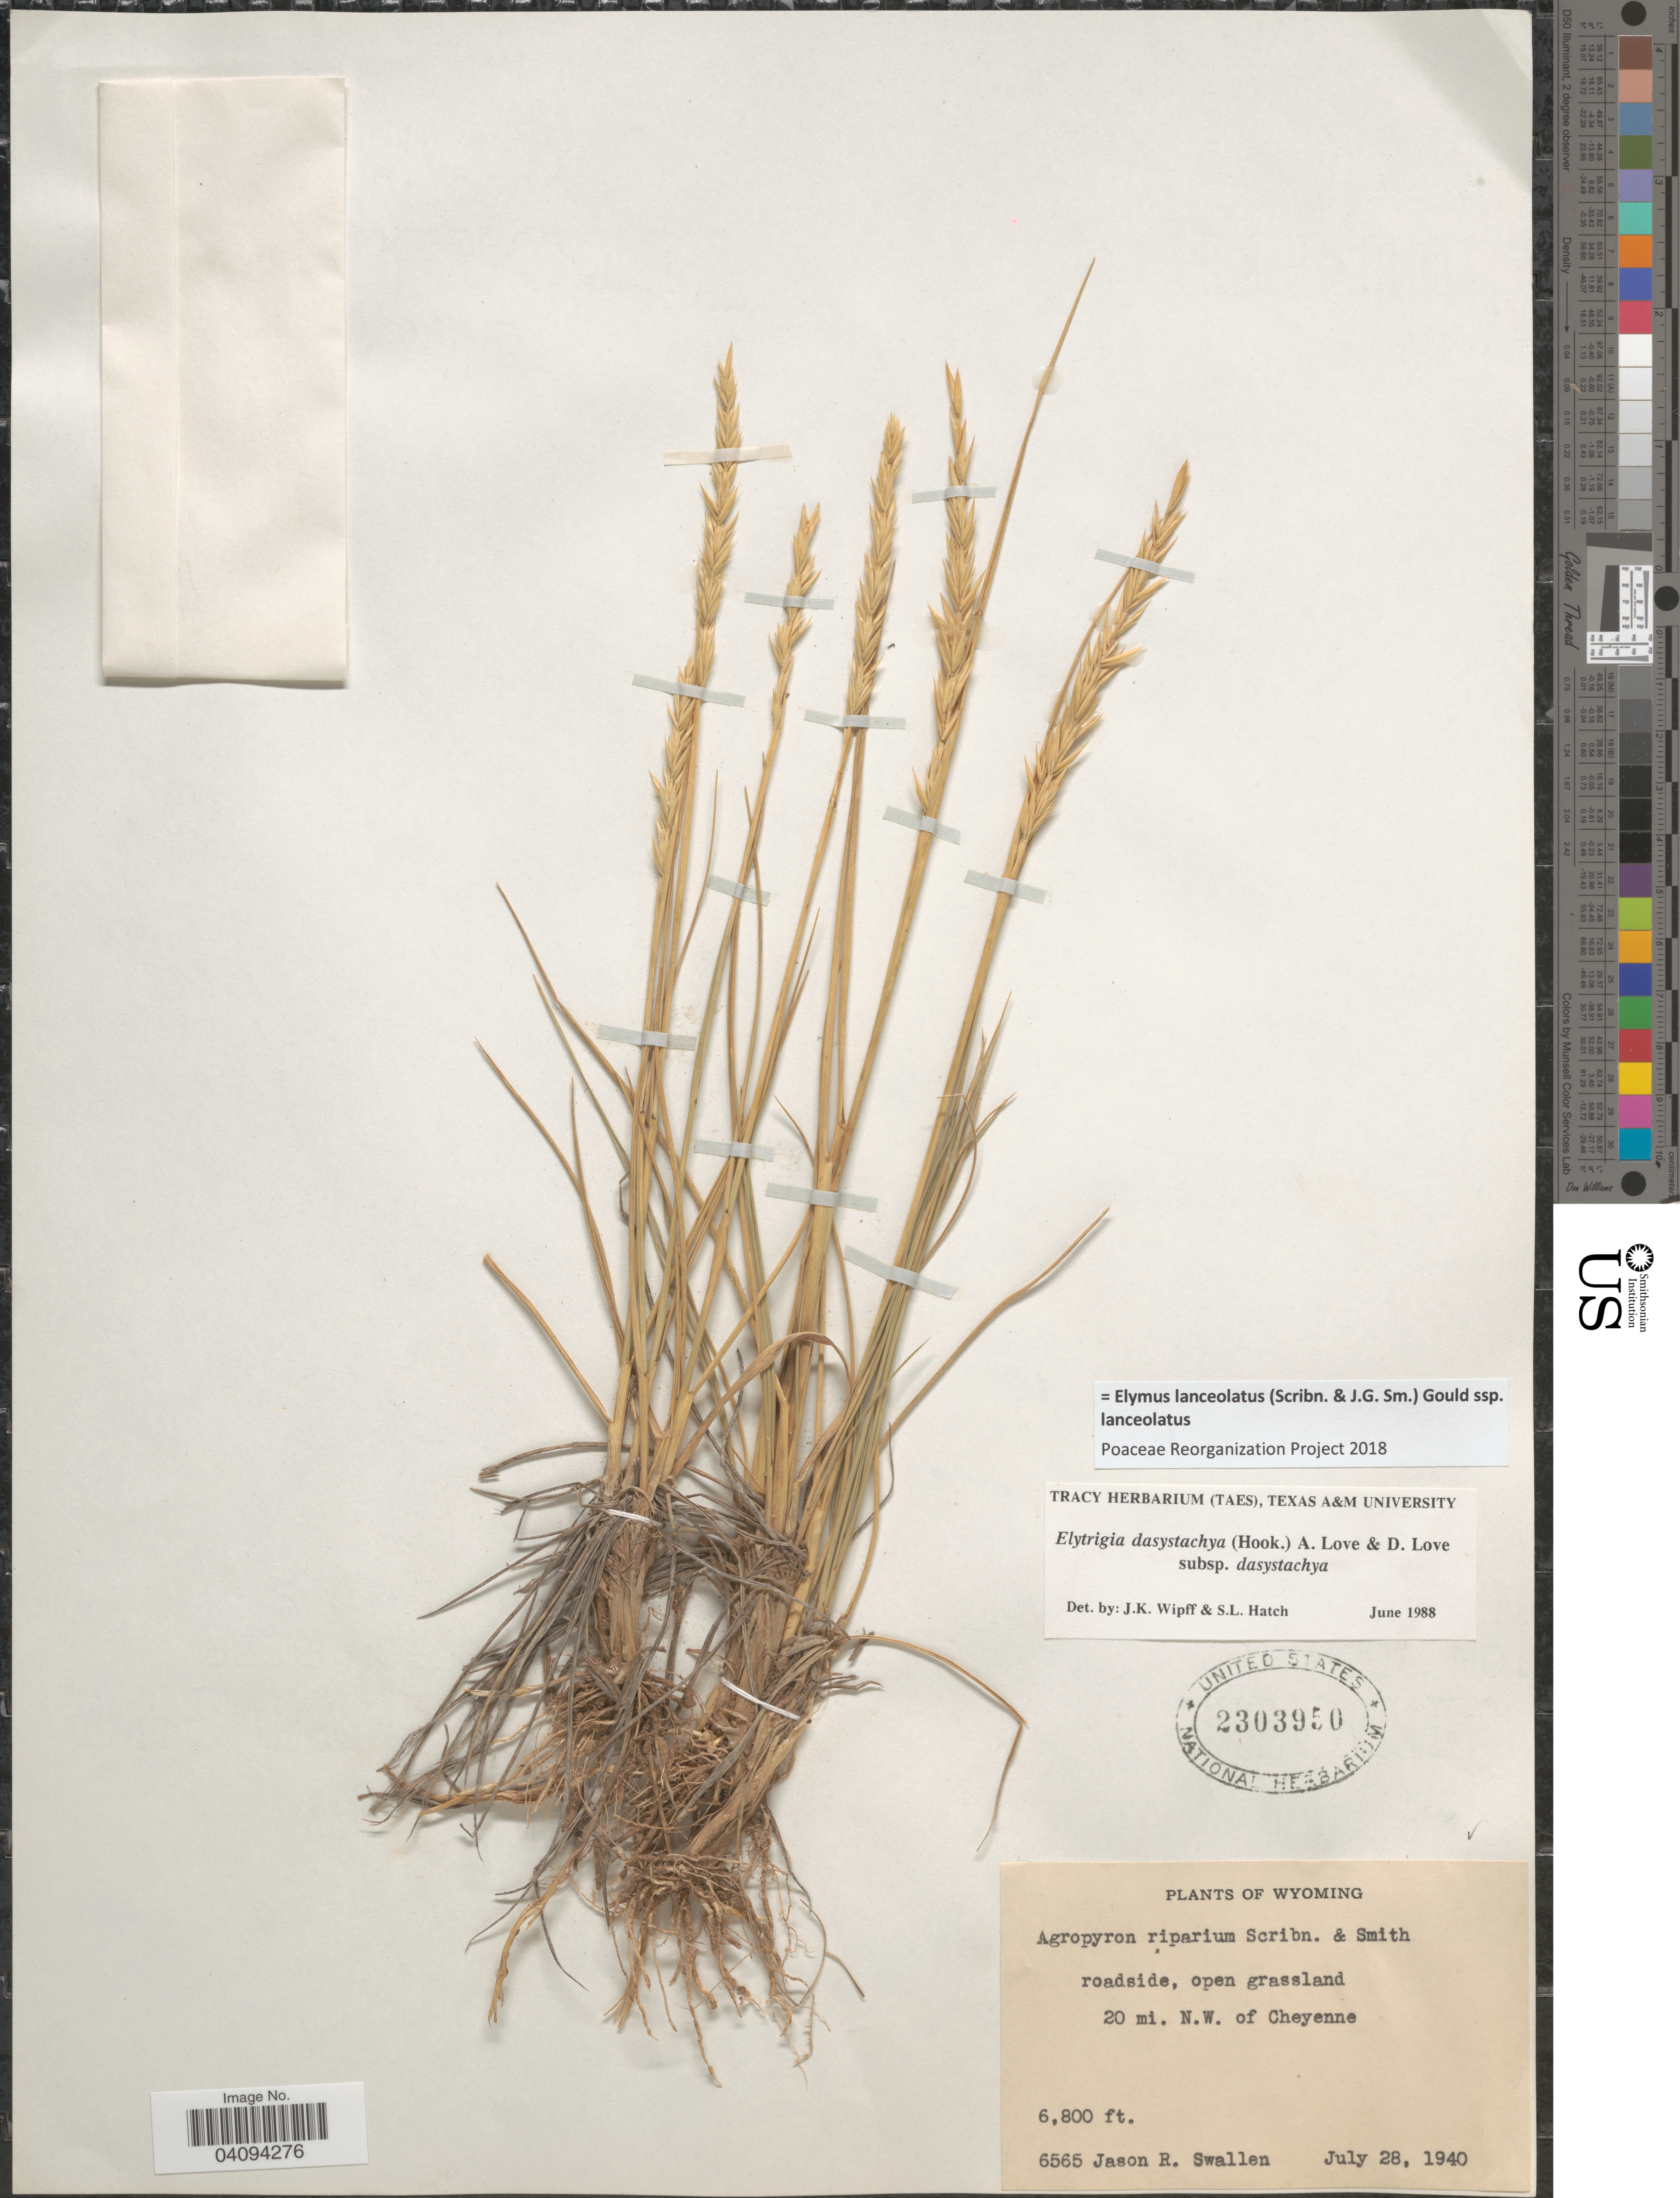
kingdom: Plantae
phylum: Tracheophyta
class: Liliopsida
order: Poales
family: Poaceae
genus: Elymus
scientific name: Elymus lanceolatus subsp. lanceolatus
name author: (Scribn. & J.G. Sm.) Gould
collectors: J. R. Swallen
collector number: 6565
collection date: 1940-07-28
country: United States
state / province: Wyoming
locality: Roadside, open grassland. 20 mi. N.W. of Cheyenne.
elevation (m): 2073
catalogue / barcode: US 2303950